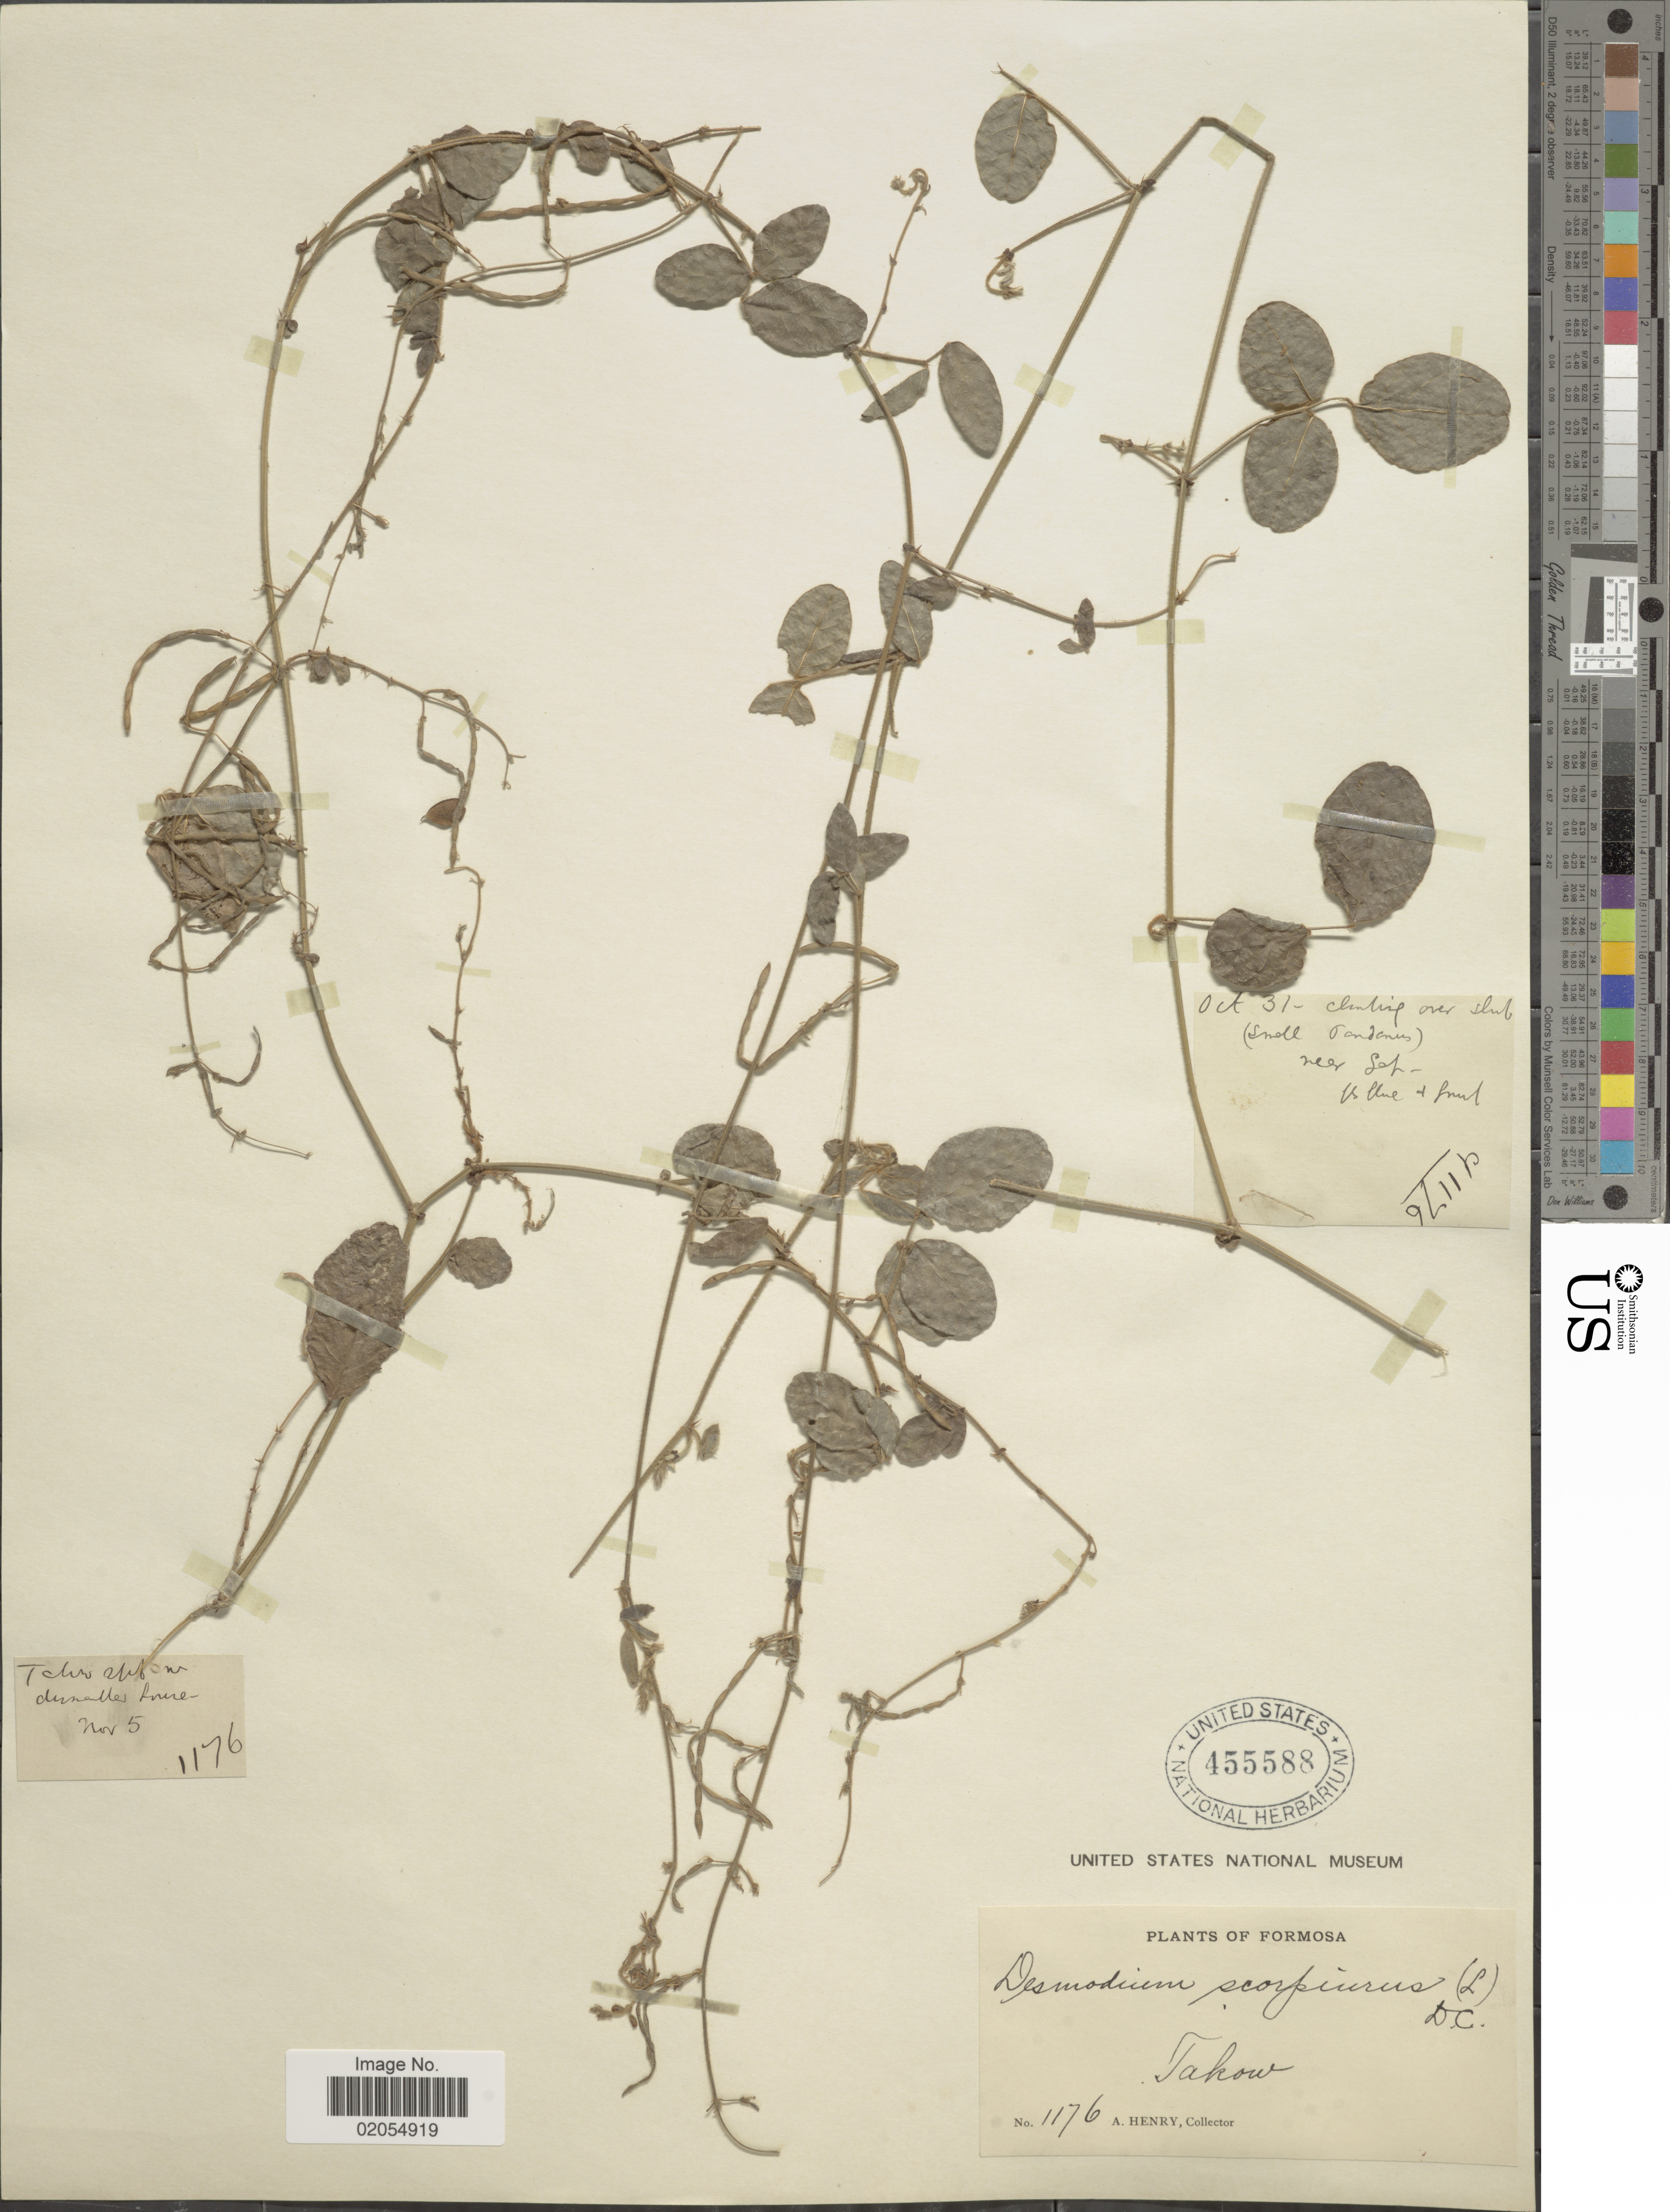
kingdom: Plantae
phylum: Tracheophyta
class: Magnoliopsida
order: Fabales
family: Fabaceae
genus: Desmodium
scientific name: Desmodium scorpiurus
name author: (Sw.) Desv. ex DC.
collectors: A. Henry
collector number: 1176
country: Taiwan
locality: Formosa, Takow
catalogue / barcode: US 455588